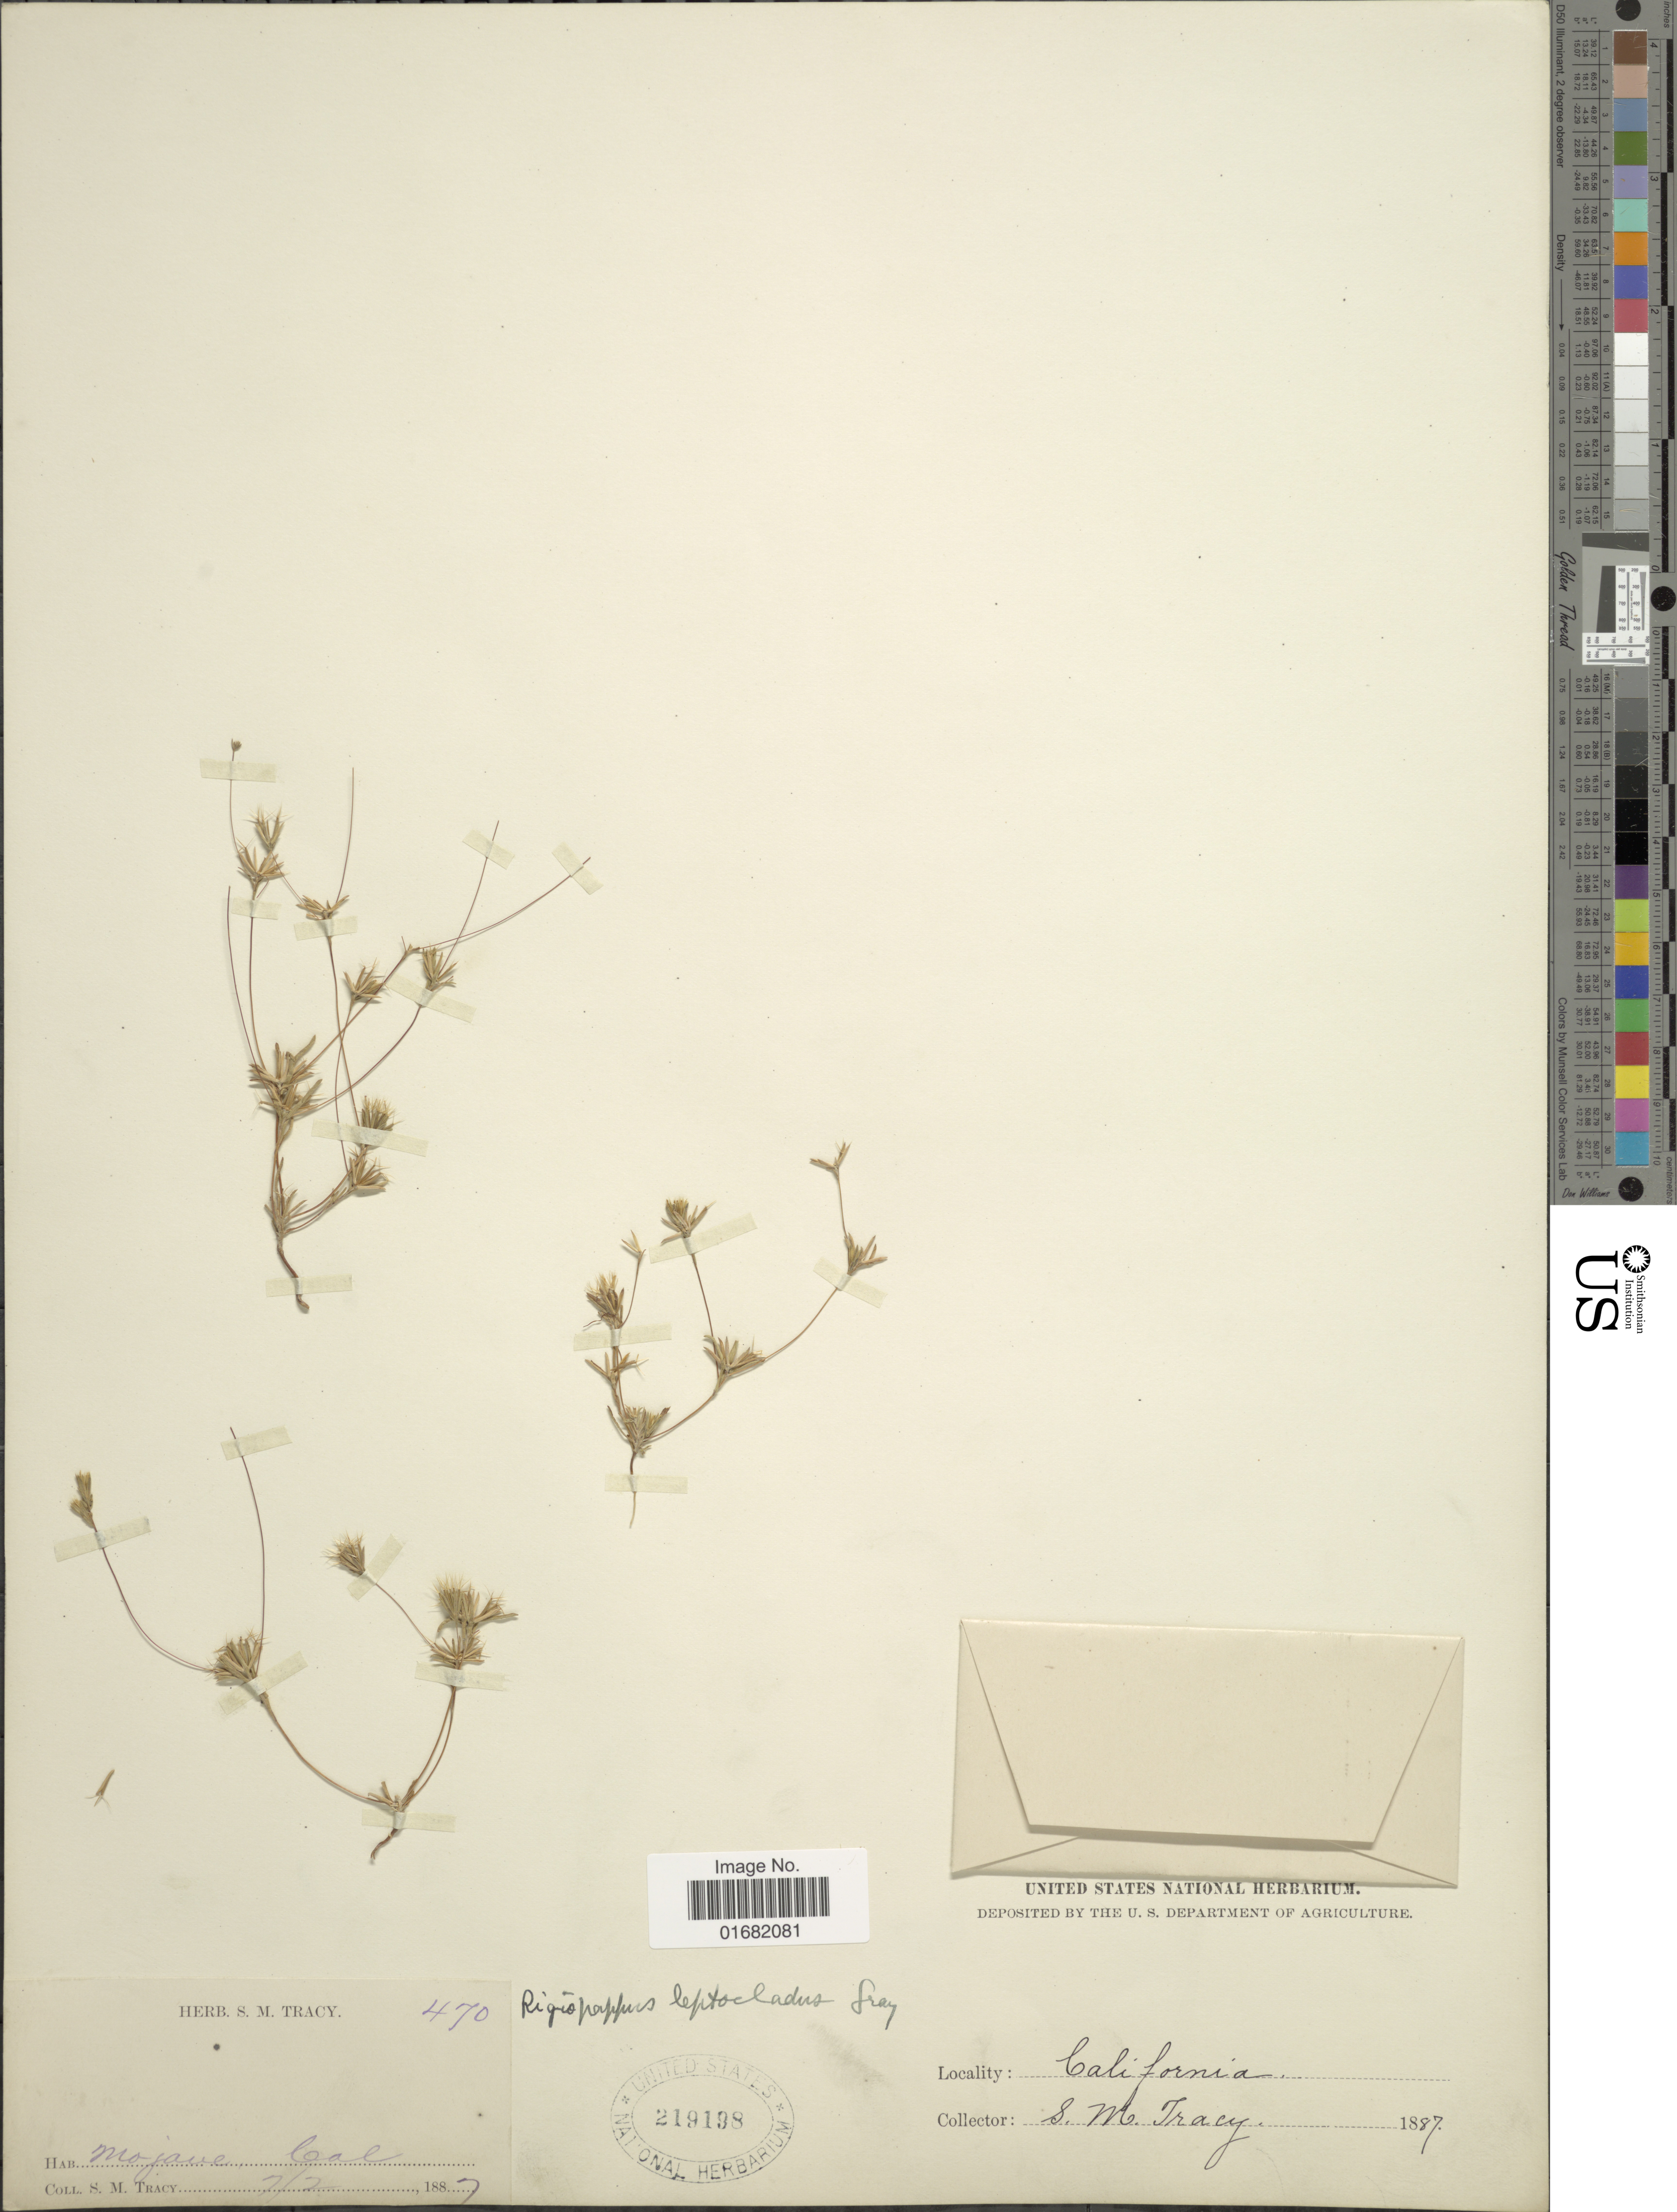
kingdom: Plantae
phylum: Tracheophyta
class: Magnoliopsida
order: Asterales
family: Asteraceae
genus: Rigiopappus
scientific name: Rigiopappus leptocladus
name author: A. Gray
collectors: S. M. Tracy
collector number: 470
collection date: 1887-07-02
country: United States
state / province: California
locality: Mojave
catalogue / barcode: US 219198